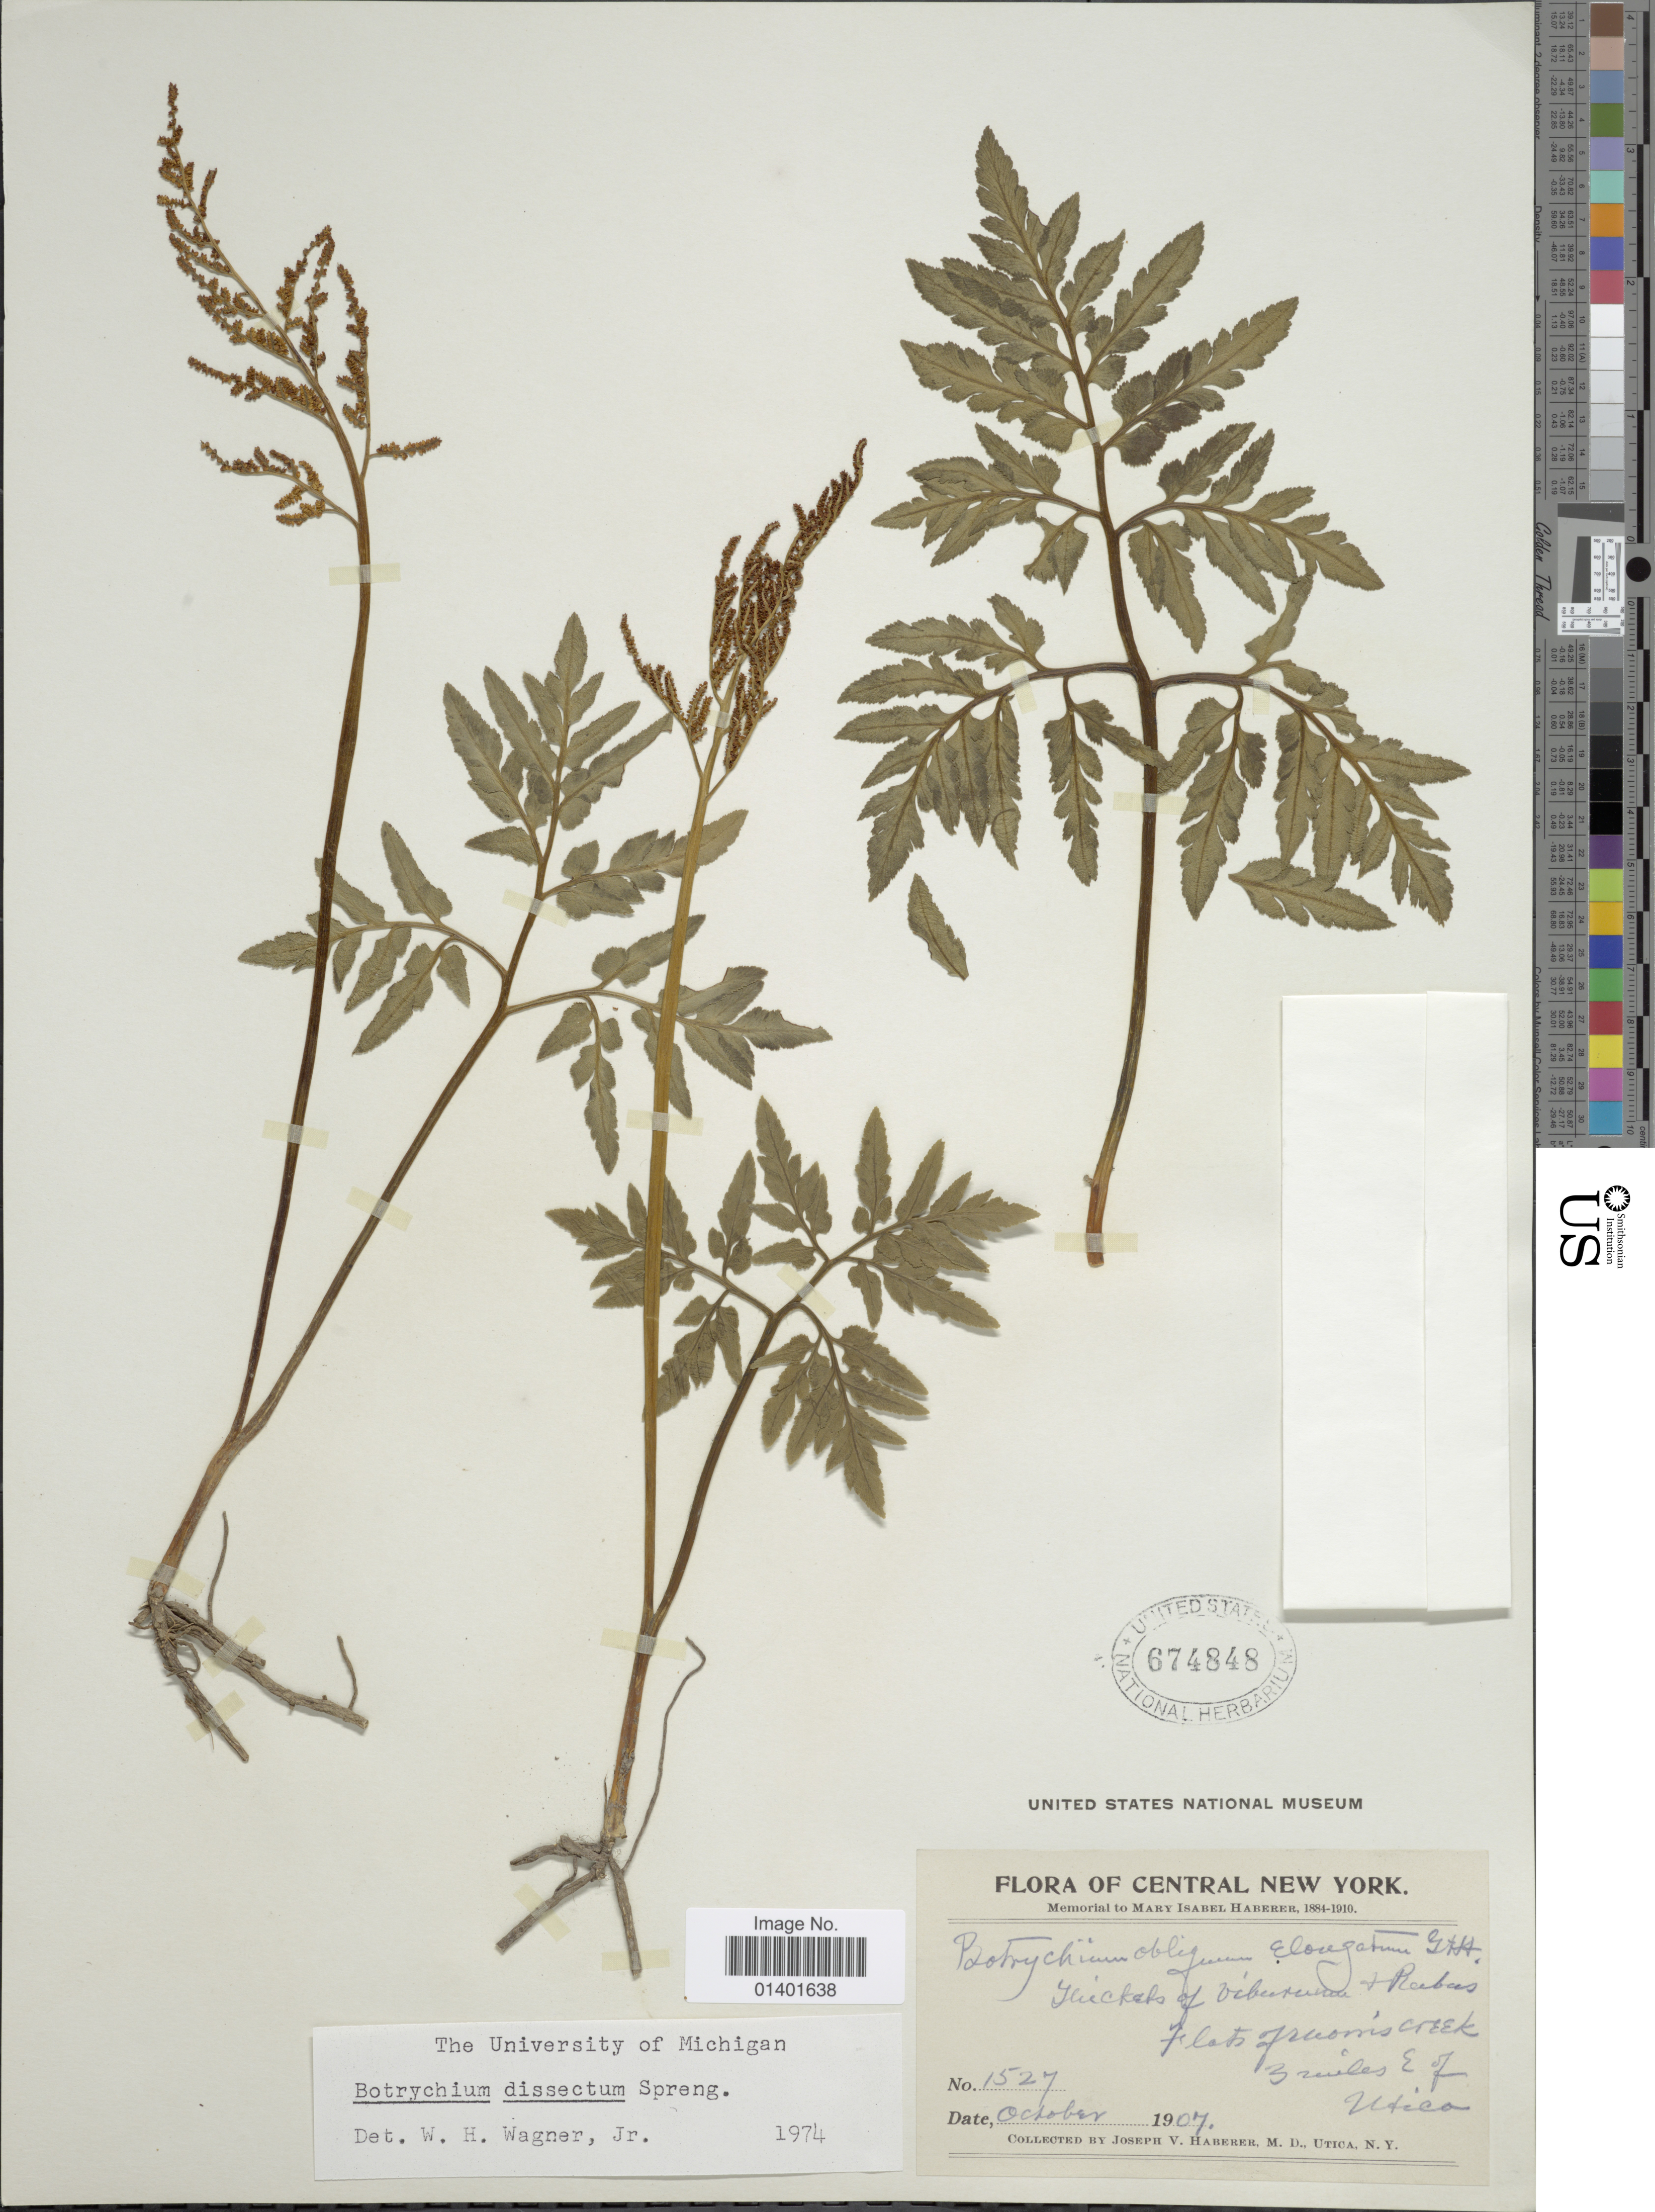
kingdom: Plantae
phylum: Tracheophyta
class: Polypodiopsida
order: Ophioglossales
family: Ophioglossaceae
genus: Botrychium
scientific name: Botrychium dissectum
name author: Spreng.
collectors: J. V. Haberer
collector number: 1527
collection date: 1907-10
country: United States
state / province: New York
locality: Central New York, Flats of swamp creek, 3 miles E of Utica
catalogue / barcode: US 674848